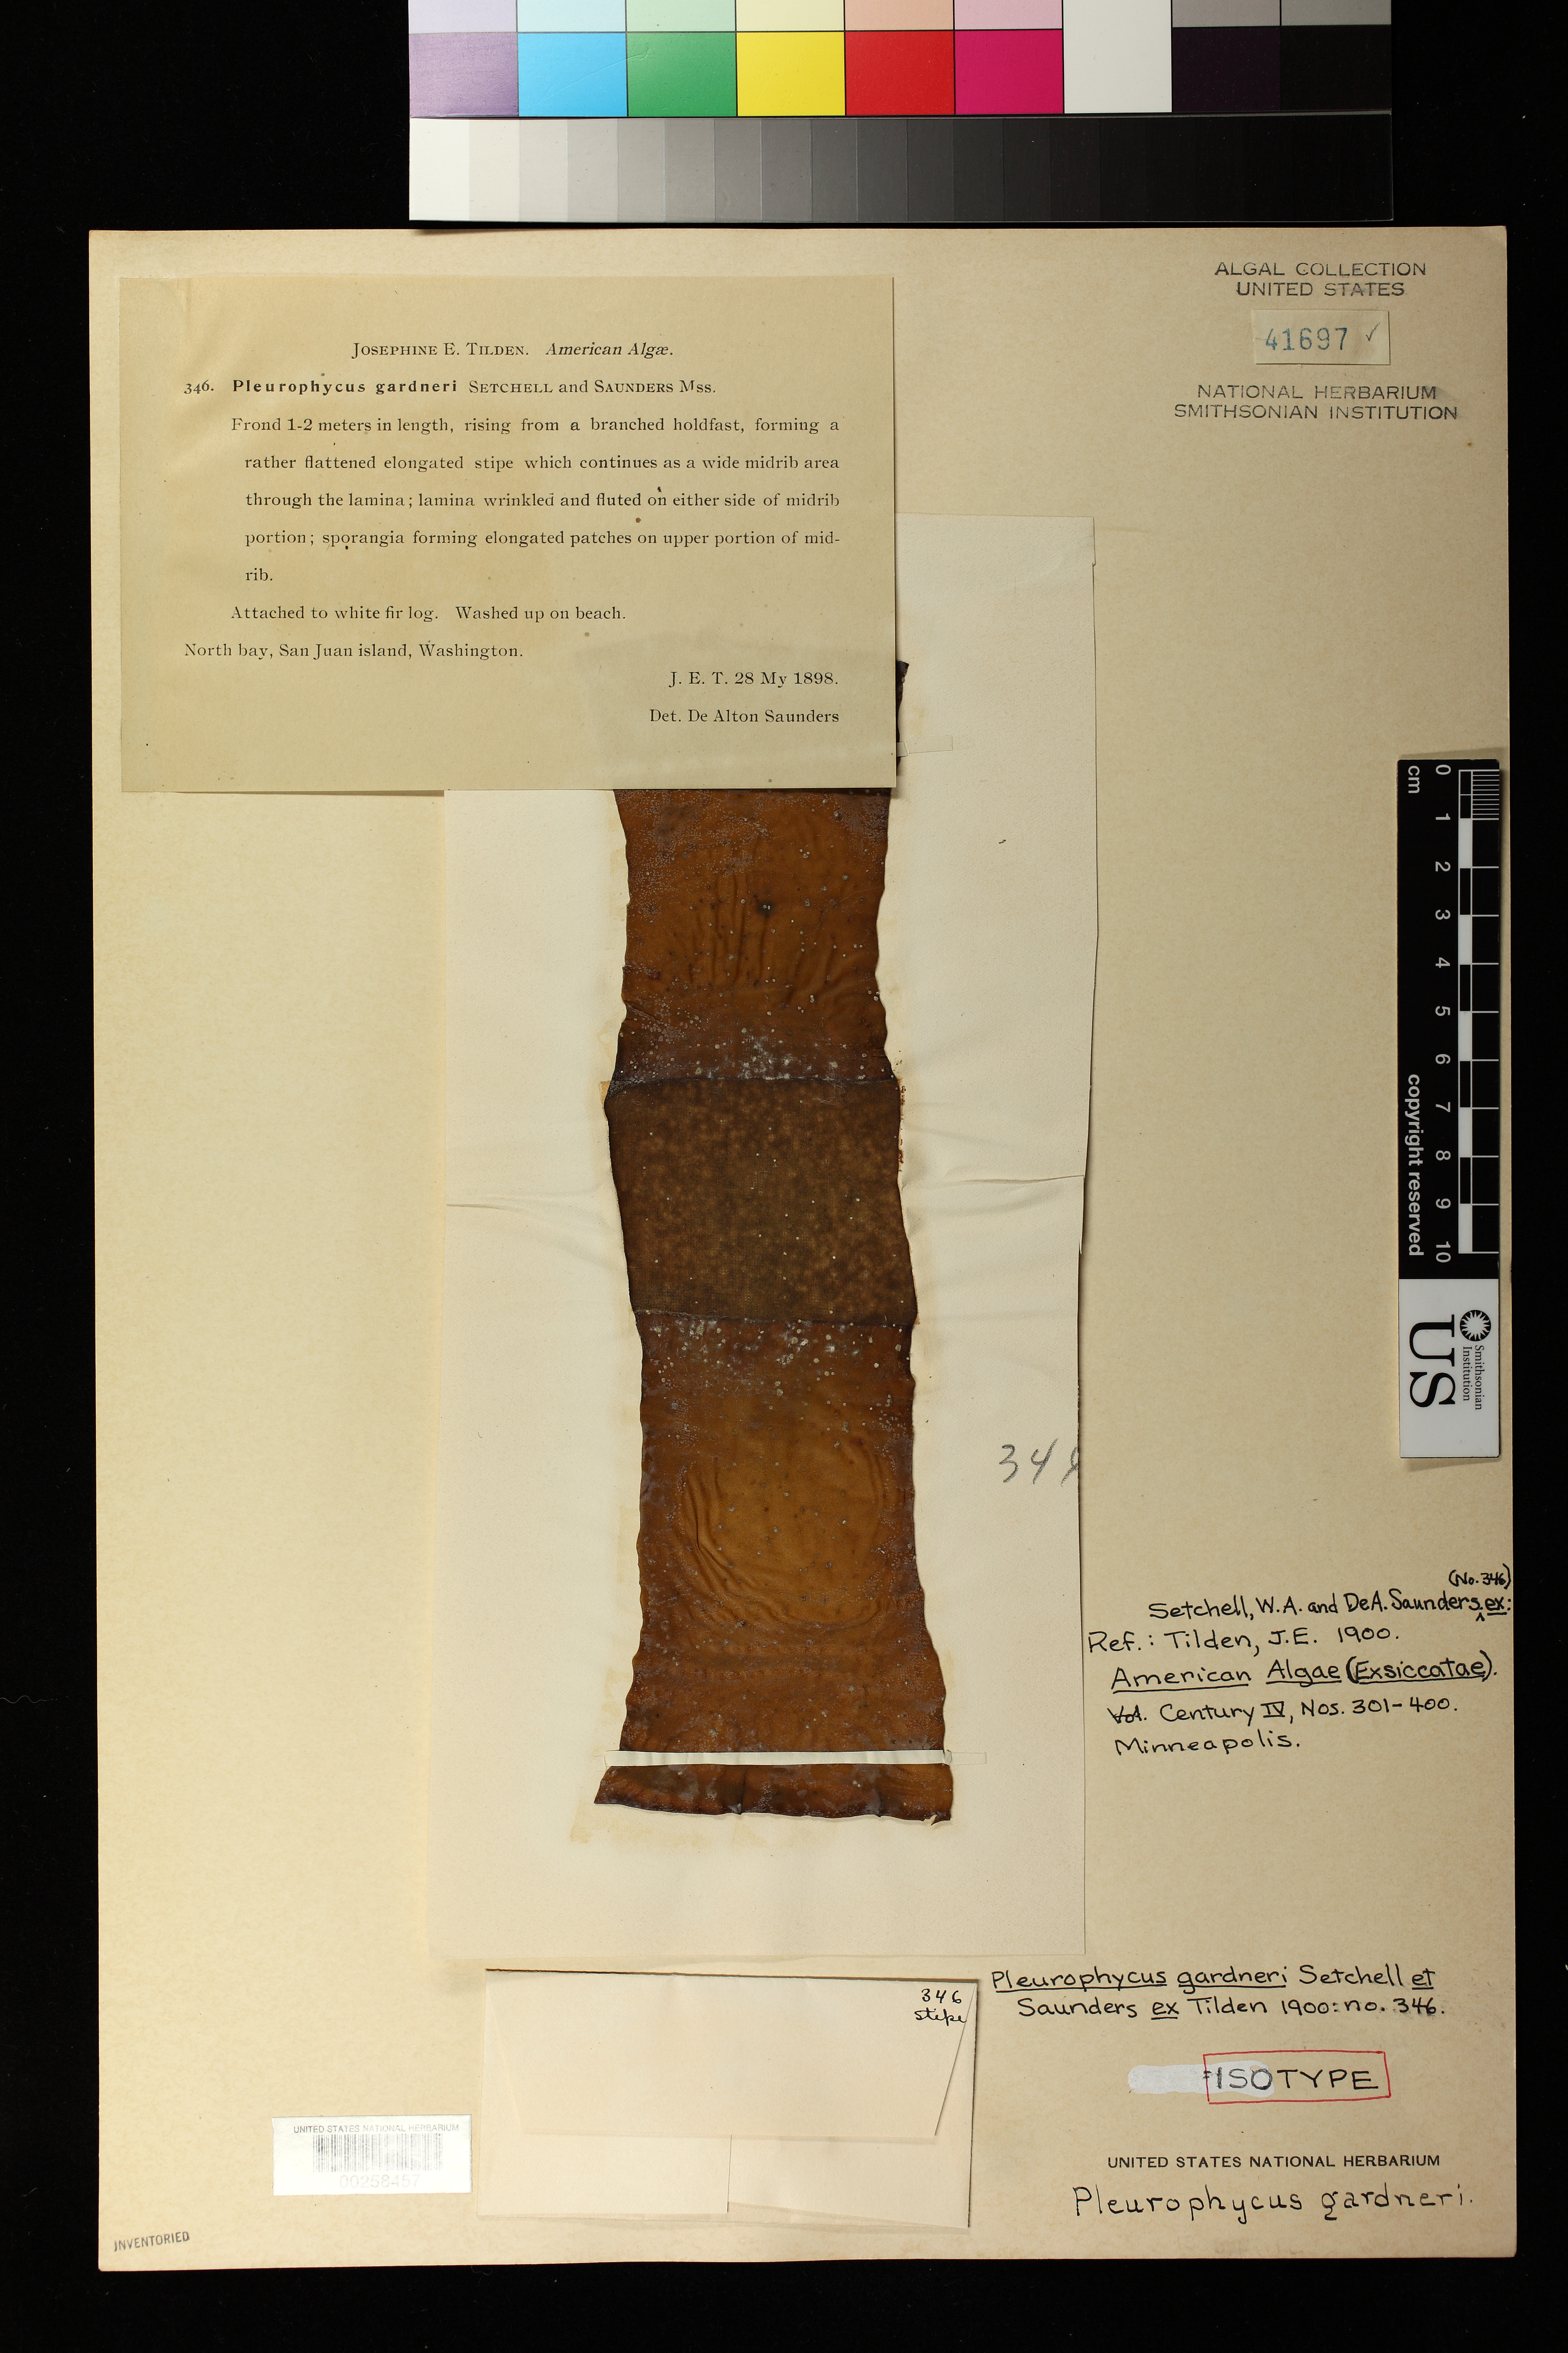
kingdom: Chromista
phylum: Ochrophyta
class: Phaeophyceae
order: Laminariales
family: Alariaceae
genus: Pleurophycus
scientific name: Pleurophycus gardneri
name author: Setch. & D.A. Saunders ex J. E. Tilden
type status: Isotype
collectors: J. E. Tilden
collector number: JET 346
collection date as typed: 28 May 1898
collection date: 1898-05-28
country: United States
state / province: Washington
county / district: San Juan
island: San Juan Island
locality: North Bay.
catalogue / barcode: US 41697